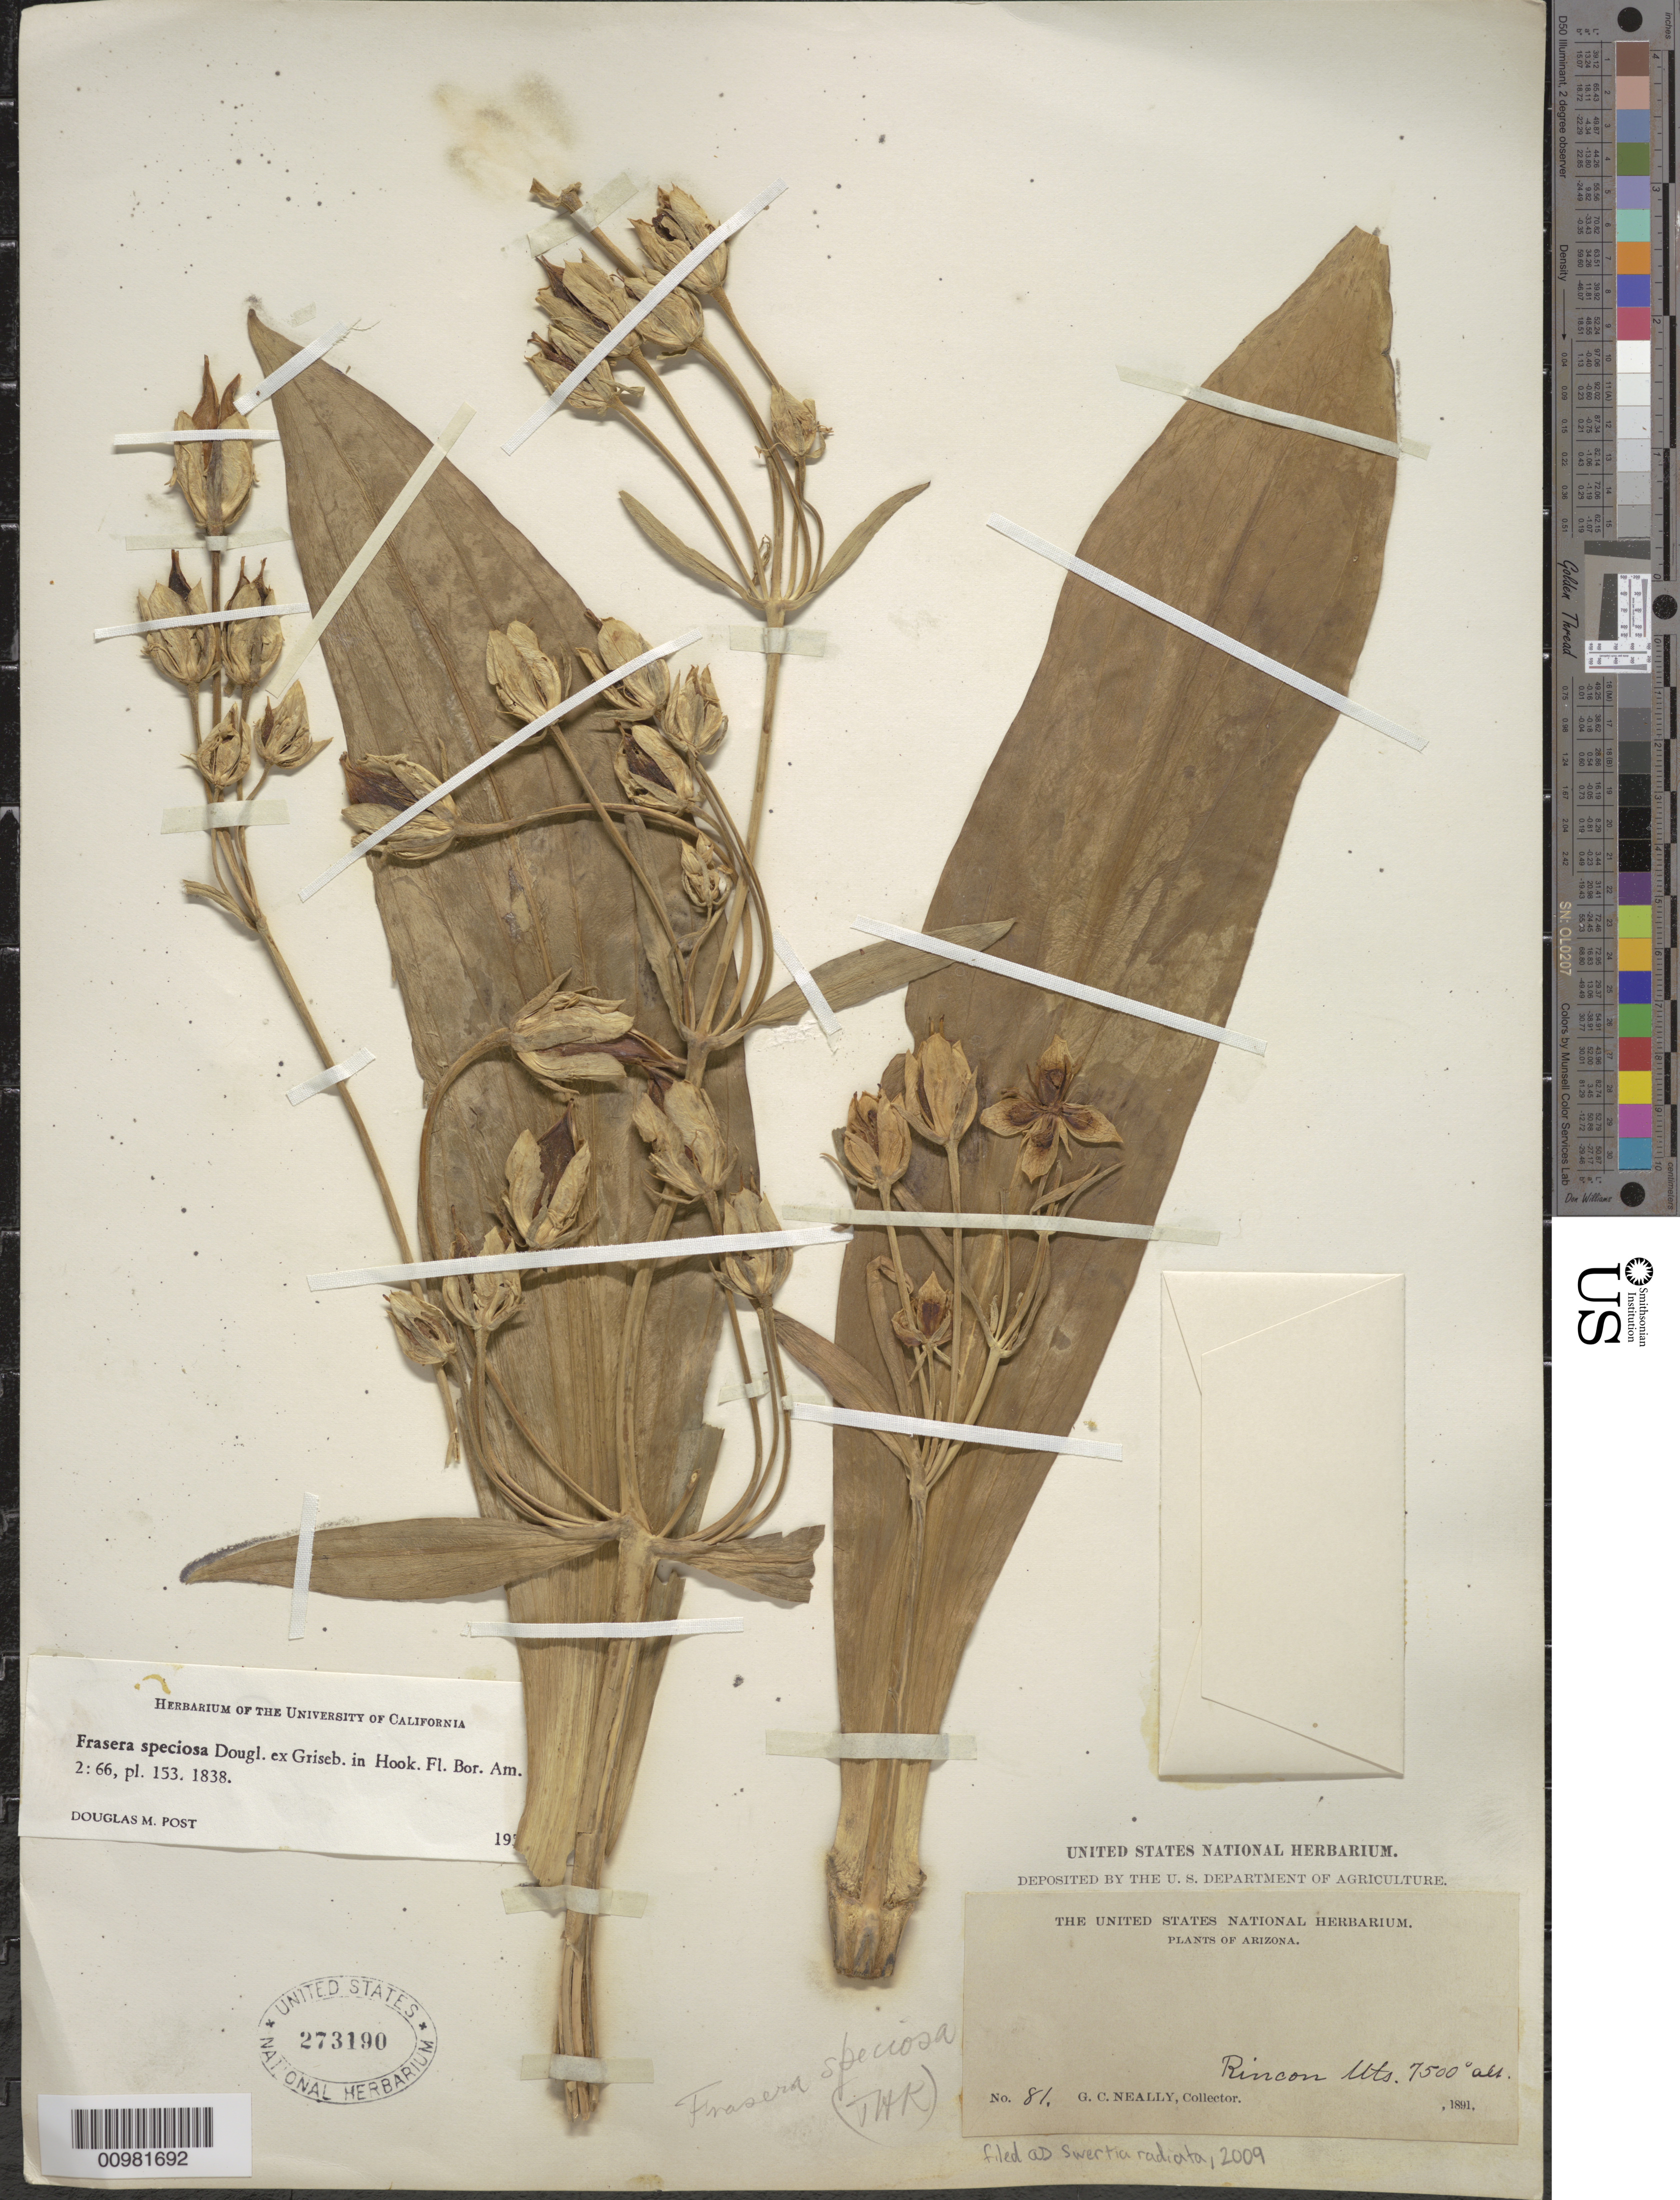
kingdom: Plantae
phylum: Tracheophyta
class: Magnoliopsida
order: Gentianales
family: Gentianaceae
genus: Swertia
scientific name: Swertia radiata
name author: (Kellogg) Kuntze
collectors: G. C. Nealley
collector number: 81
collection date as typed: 1891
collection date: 1891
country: United States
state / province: Arizona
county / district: Pima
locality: Rincon Mountains.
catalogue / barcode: US 273180